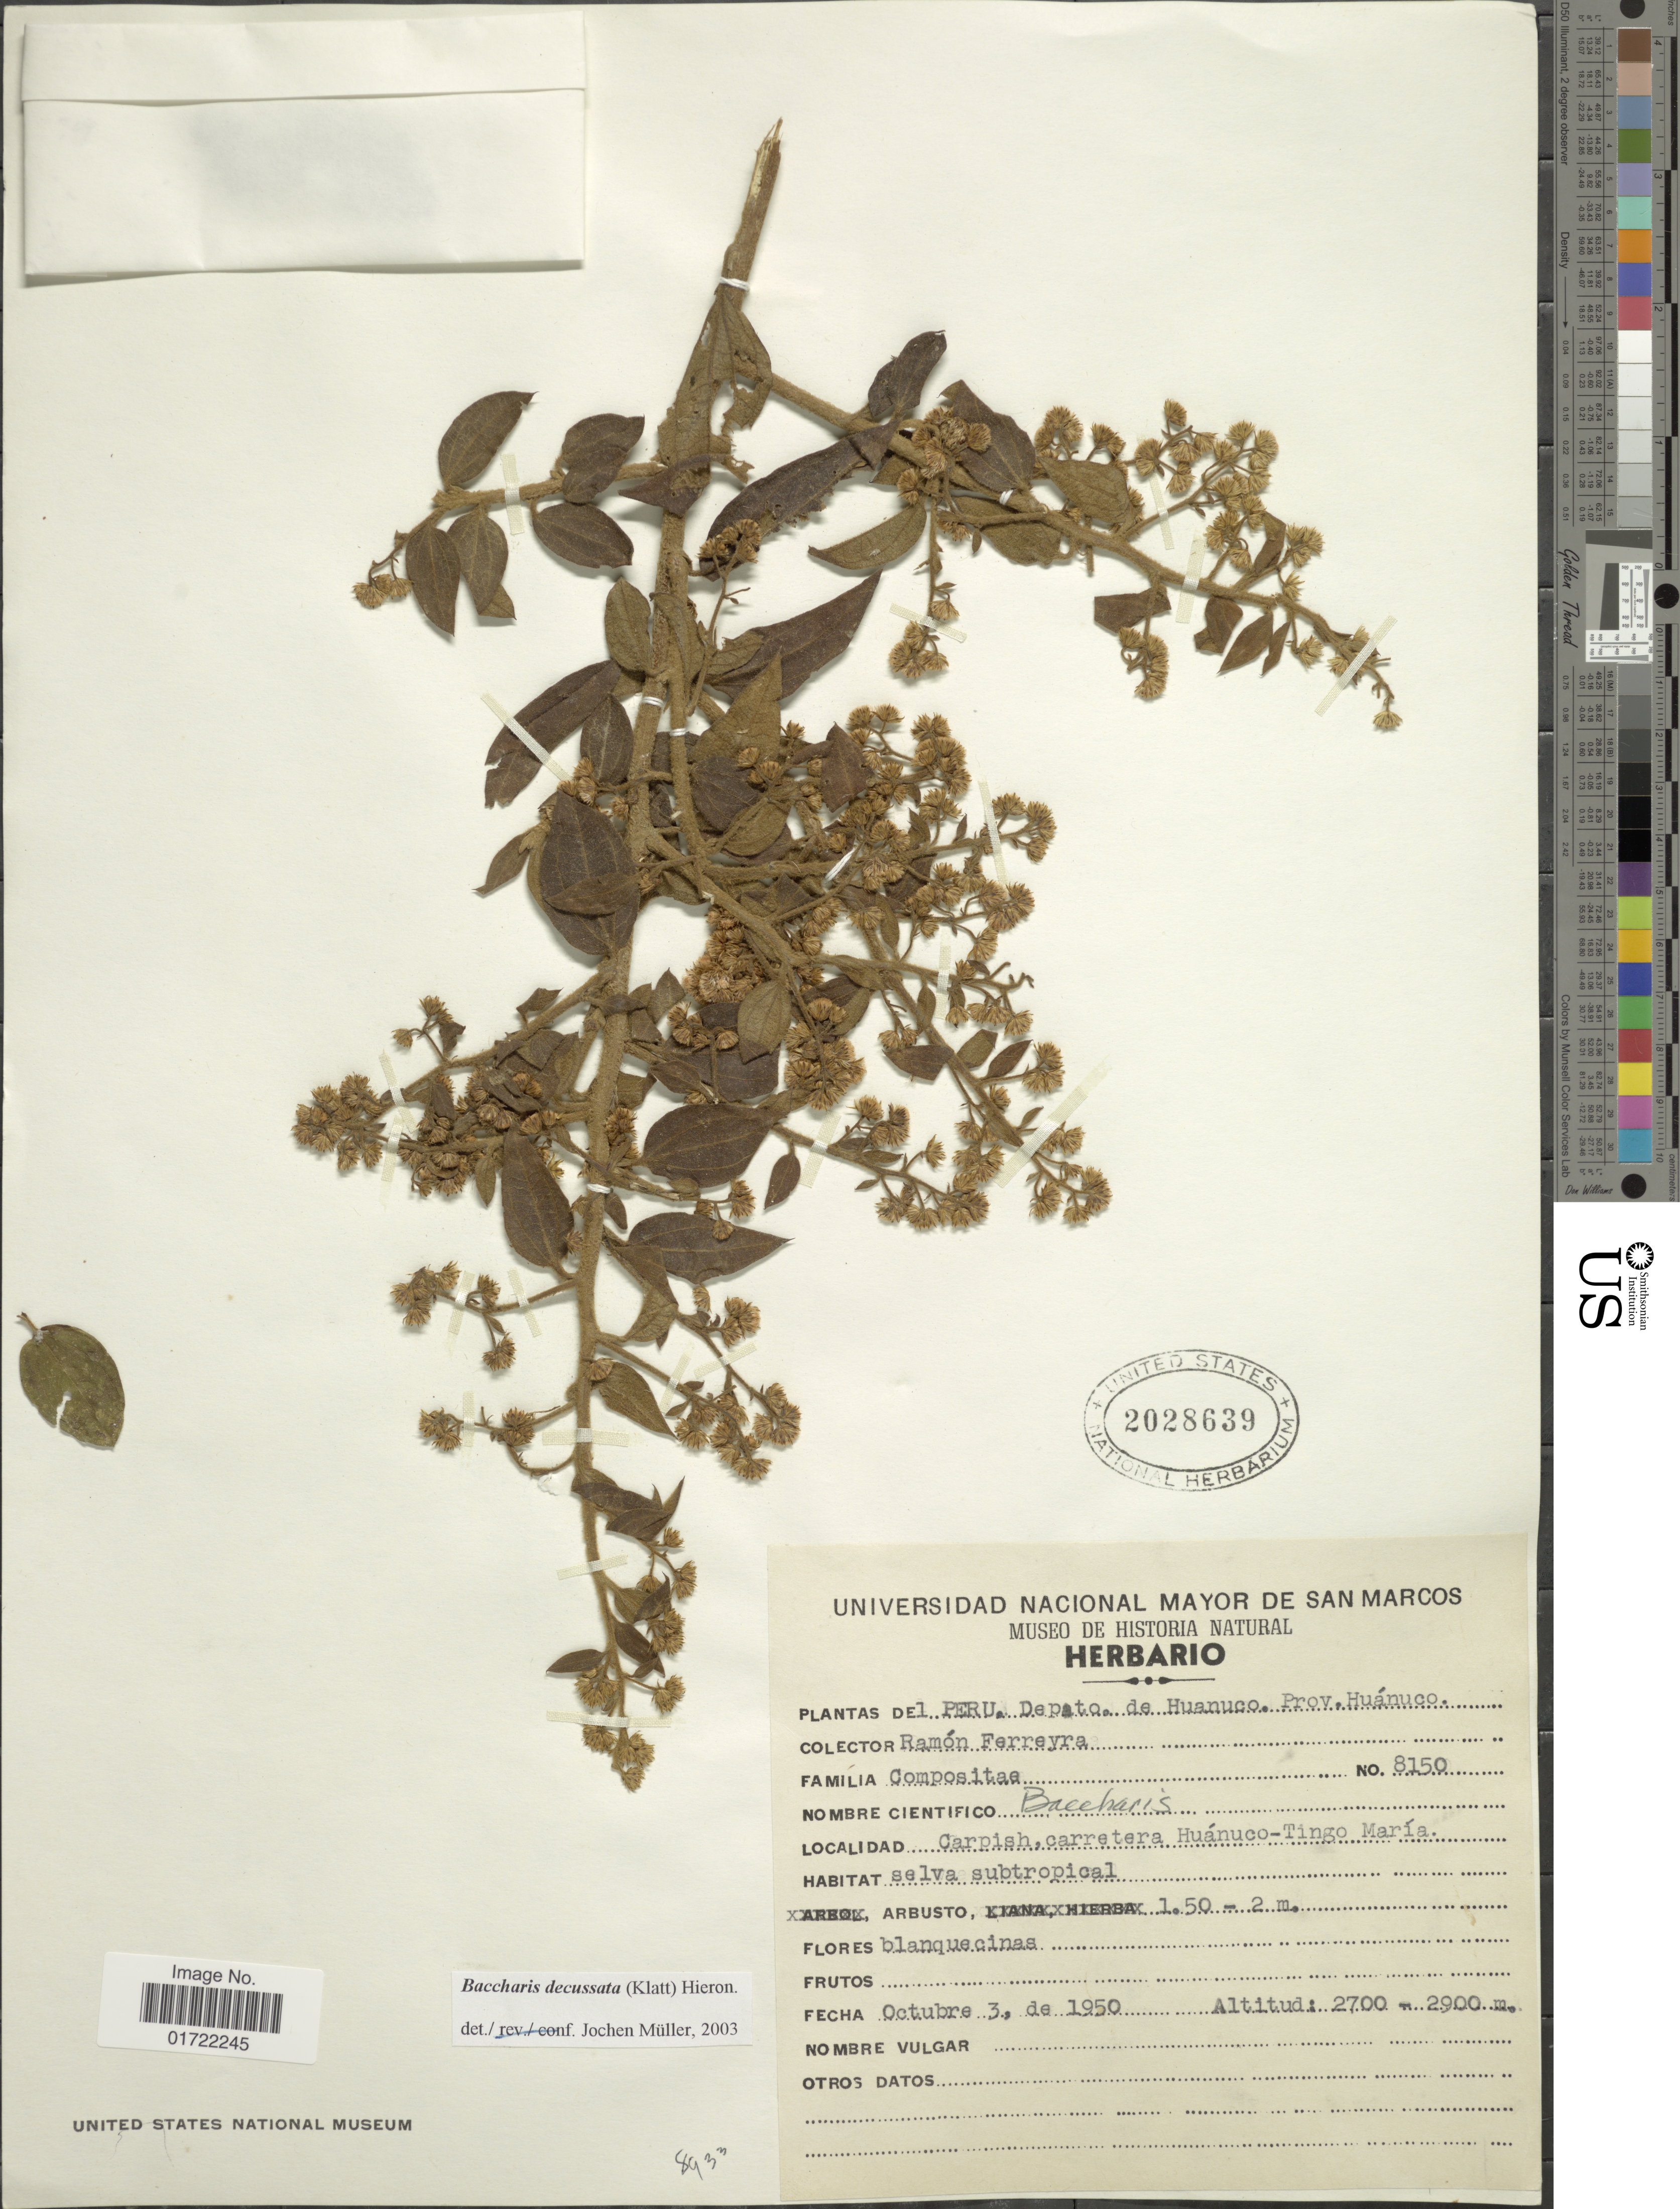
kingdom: Plantae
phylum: Tracheophyta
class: Magnoliopsida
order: Asterales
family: Asteraceae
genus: Baccharis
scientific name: Baccharis decussata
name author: (Klatt) Hieron.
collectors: R. A. Ferreyra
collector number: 8150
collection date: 1950-10-03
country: Peru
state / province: Huánuco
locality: Prov. Huanuco, Carpish, carretera Huanuco-Tingo Maria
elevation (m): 2700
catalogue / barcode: US 2028639